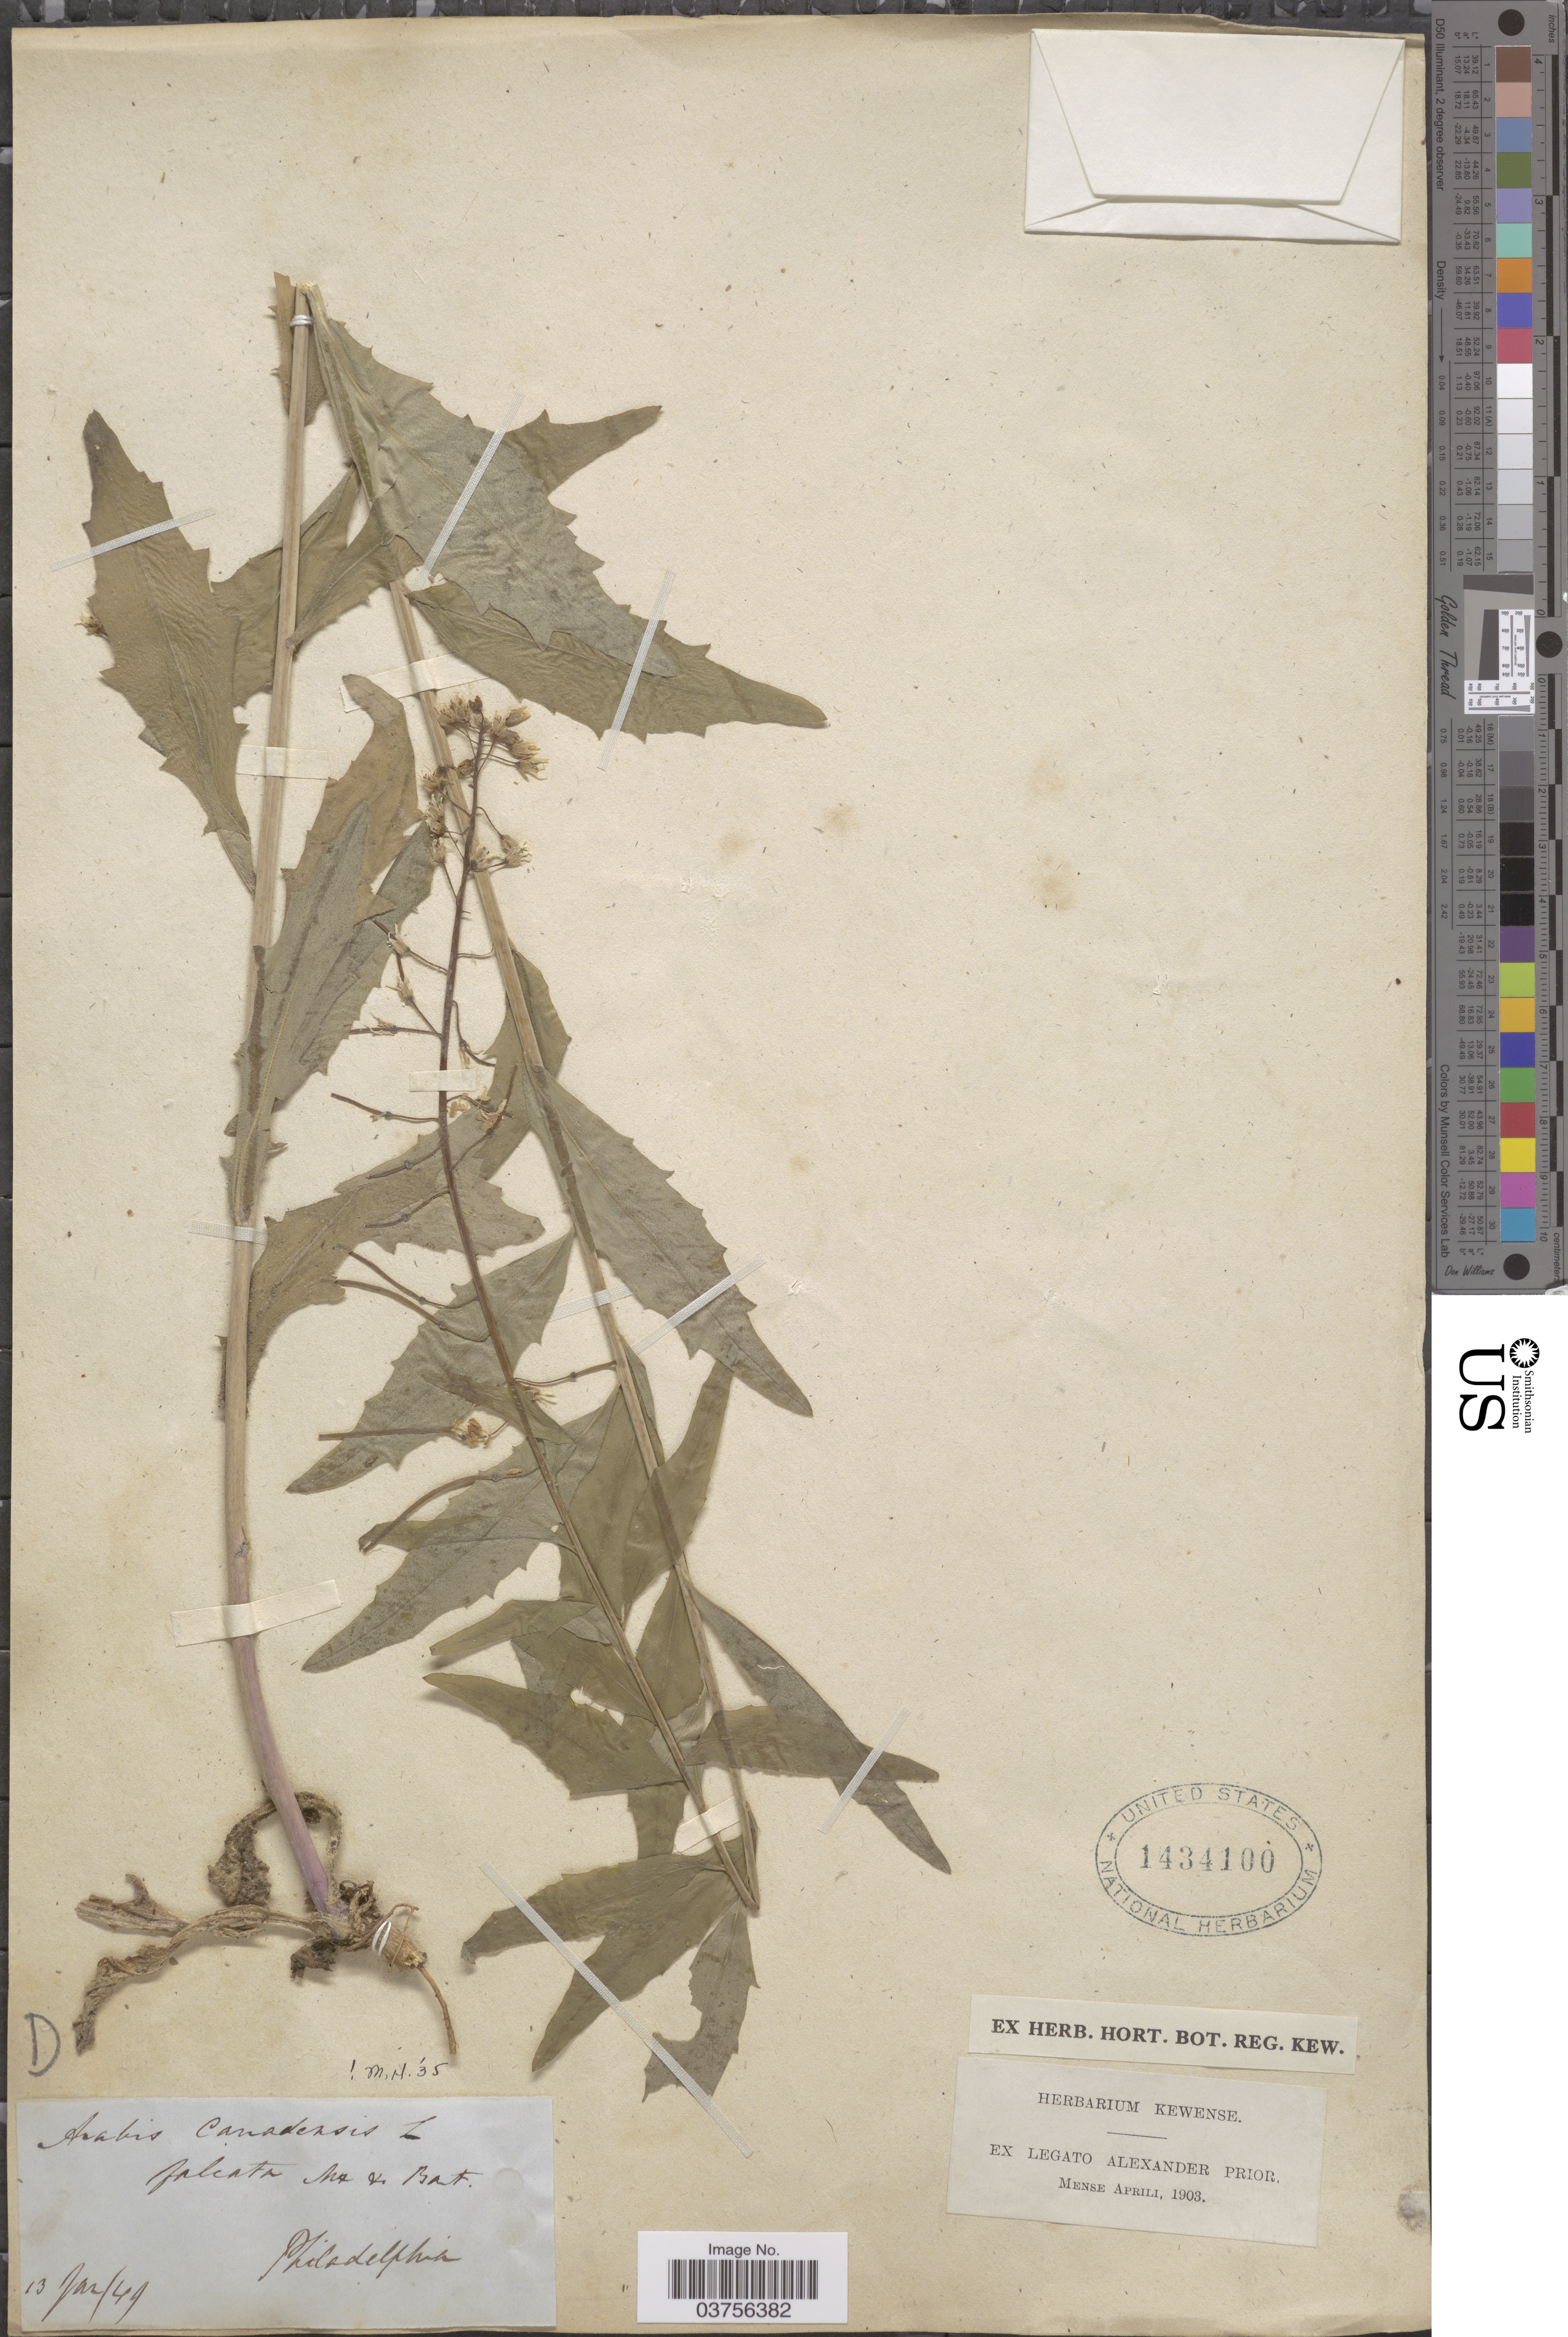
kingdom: Plantae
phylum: Tracheophyta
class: Magnoliopsida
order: Brassicales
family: Brassicaceae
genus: Arabis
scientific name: Arabis canadensis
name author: L.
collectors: A. Prior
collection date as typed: Transcribed d/m/y: 13/1/49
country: United States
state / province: Pennsylvania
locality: Philadelphia.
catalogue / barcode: US 1434100